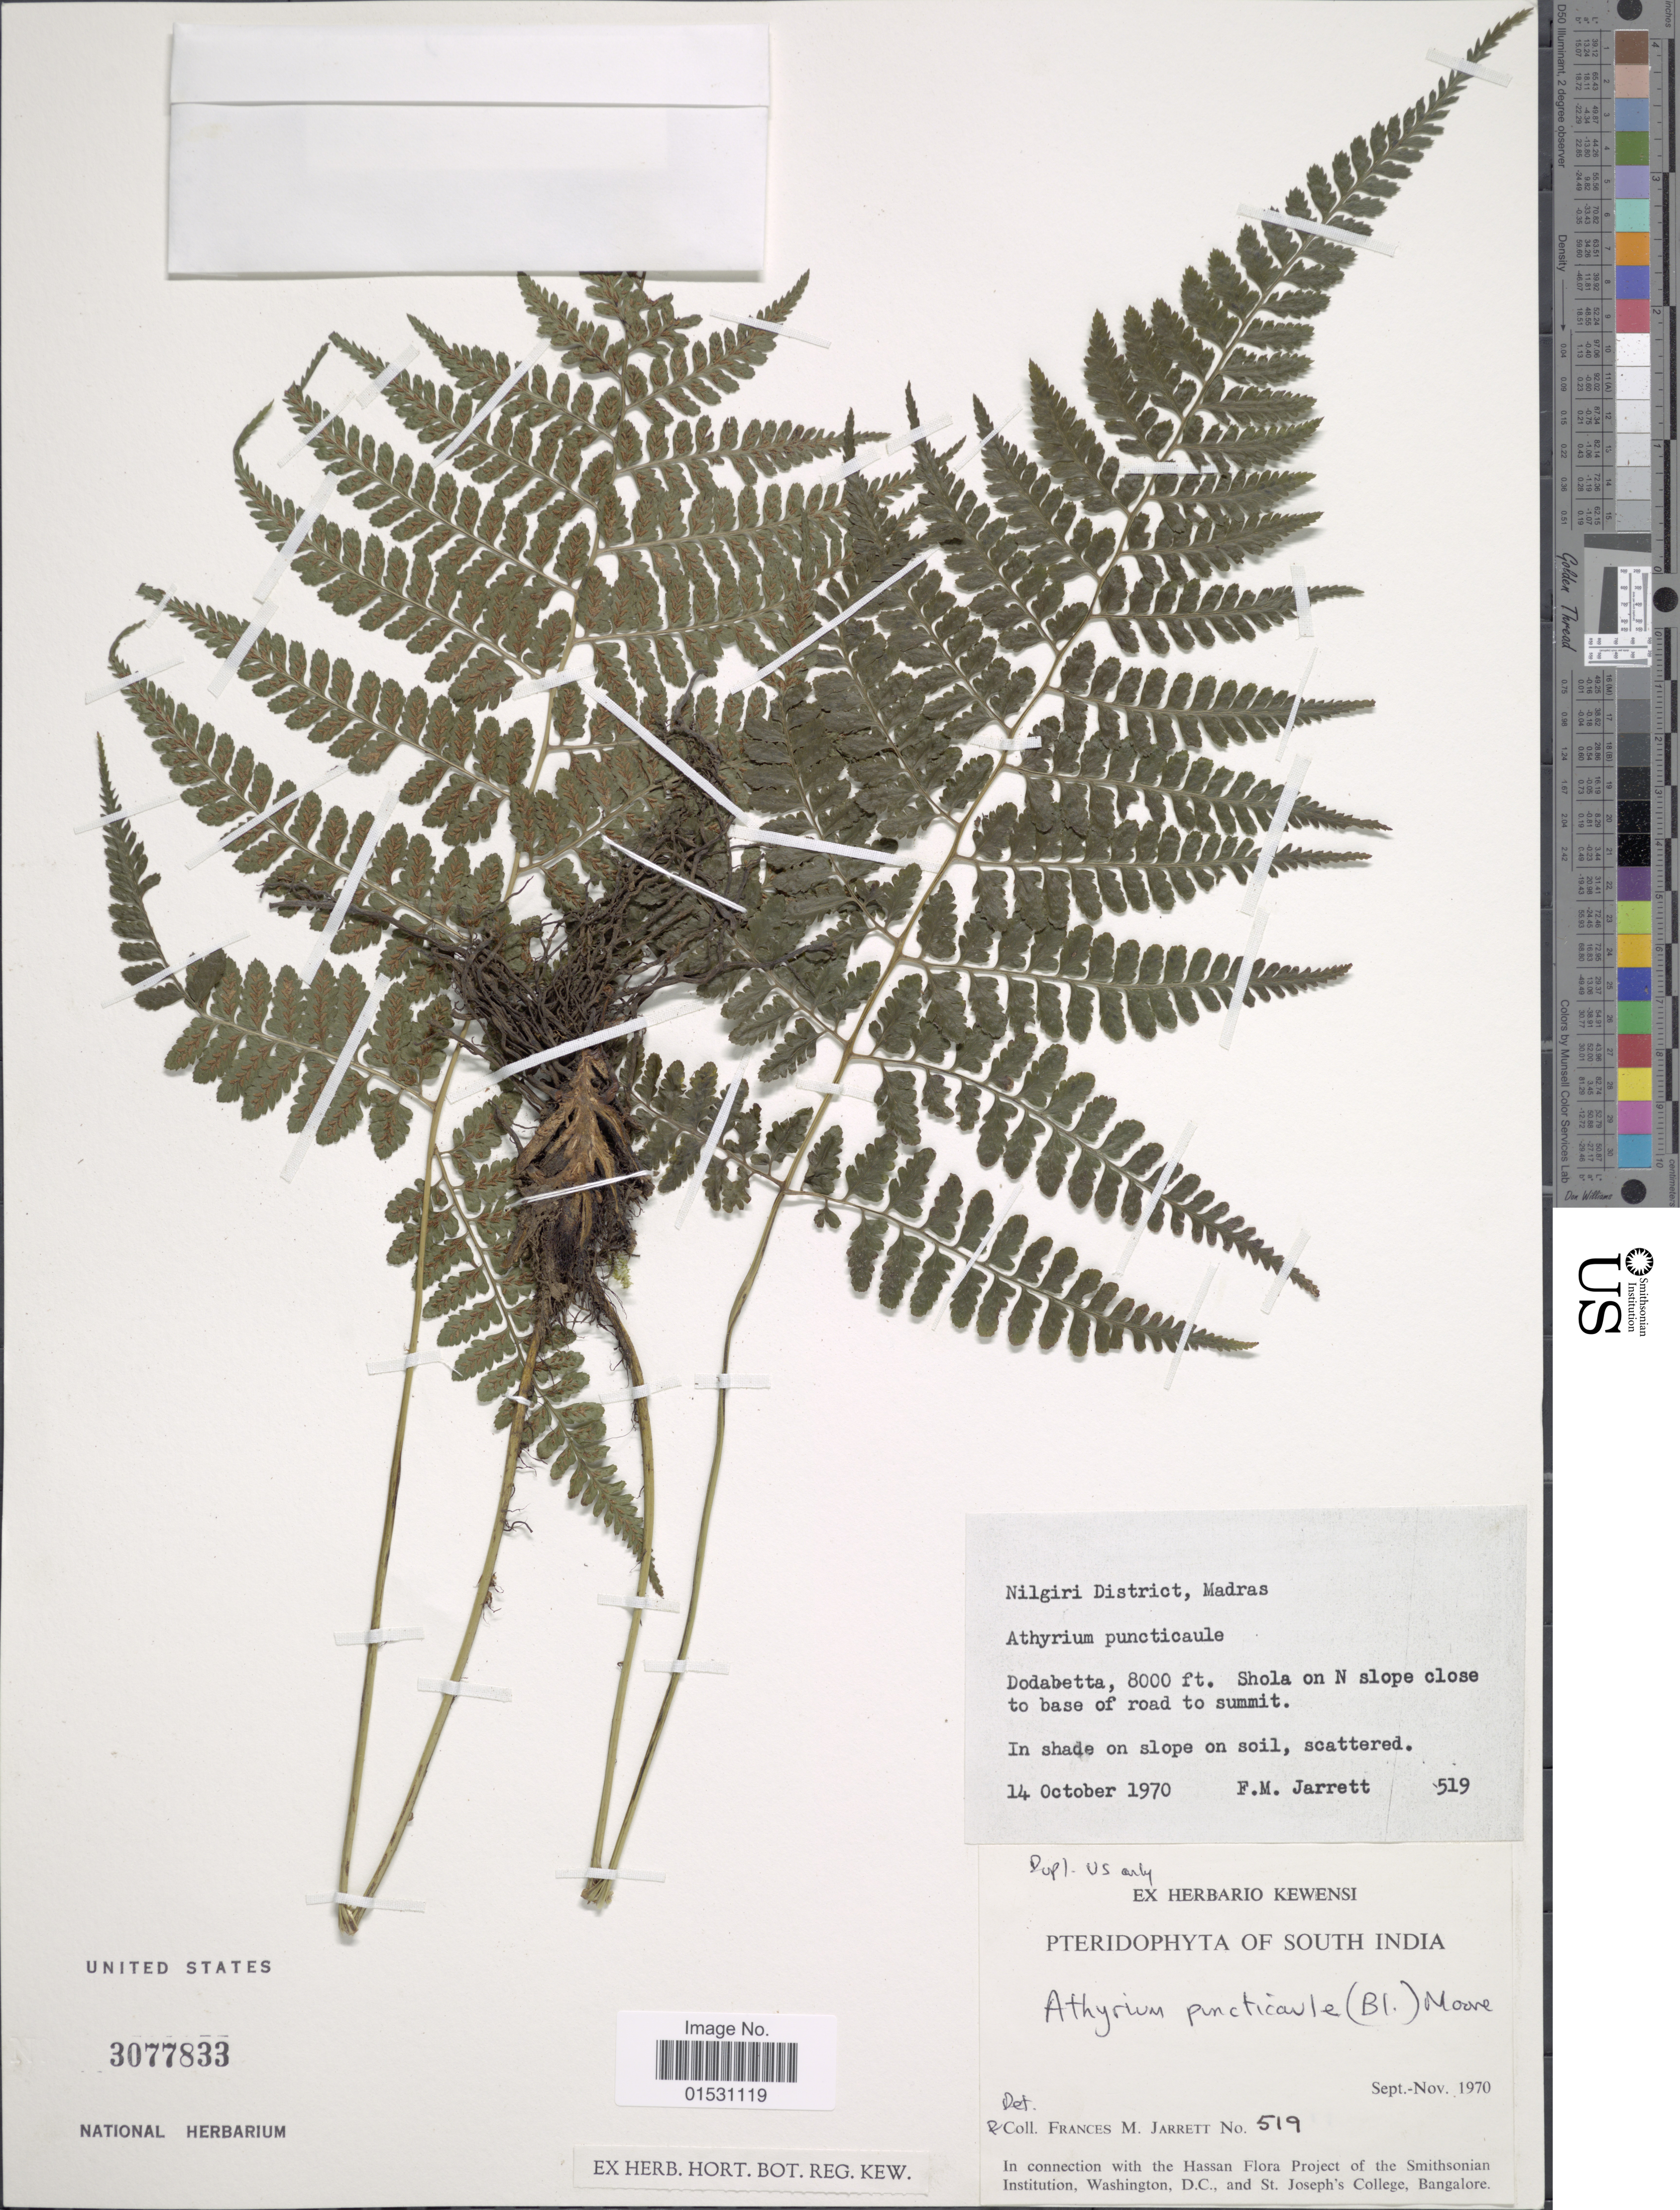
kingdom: Plantae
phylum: Tracheophyta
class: Polypodiopsida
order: Polypodiales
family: Athyriaceae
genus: Athyrium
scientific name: Athyrium puncticaule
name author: (Blume) T. Moore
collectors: F. M. Jarrett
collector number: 519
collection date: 1970-10-14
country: India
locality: Nilgiri District, Madras. Dodabetta. Shola on N slope close to base of road to summit. South India.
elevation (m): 2438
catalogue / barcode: US 3077833